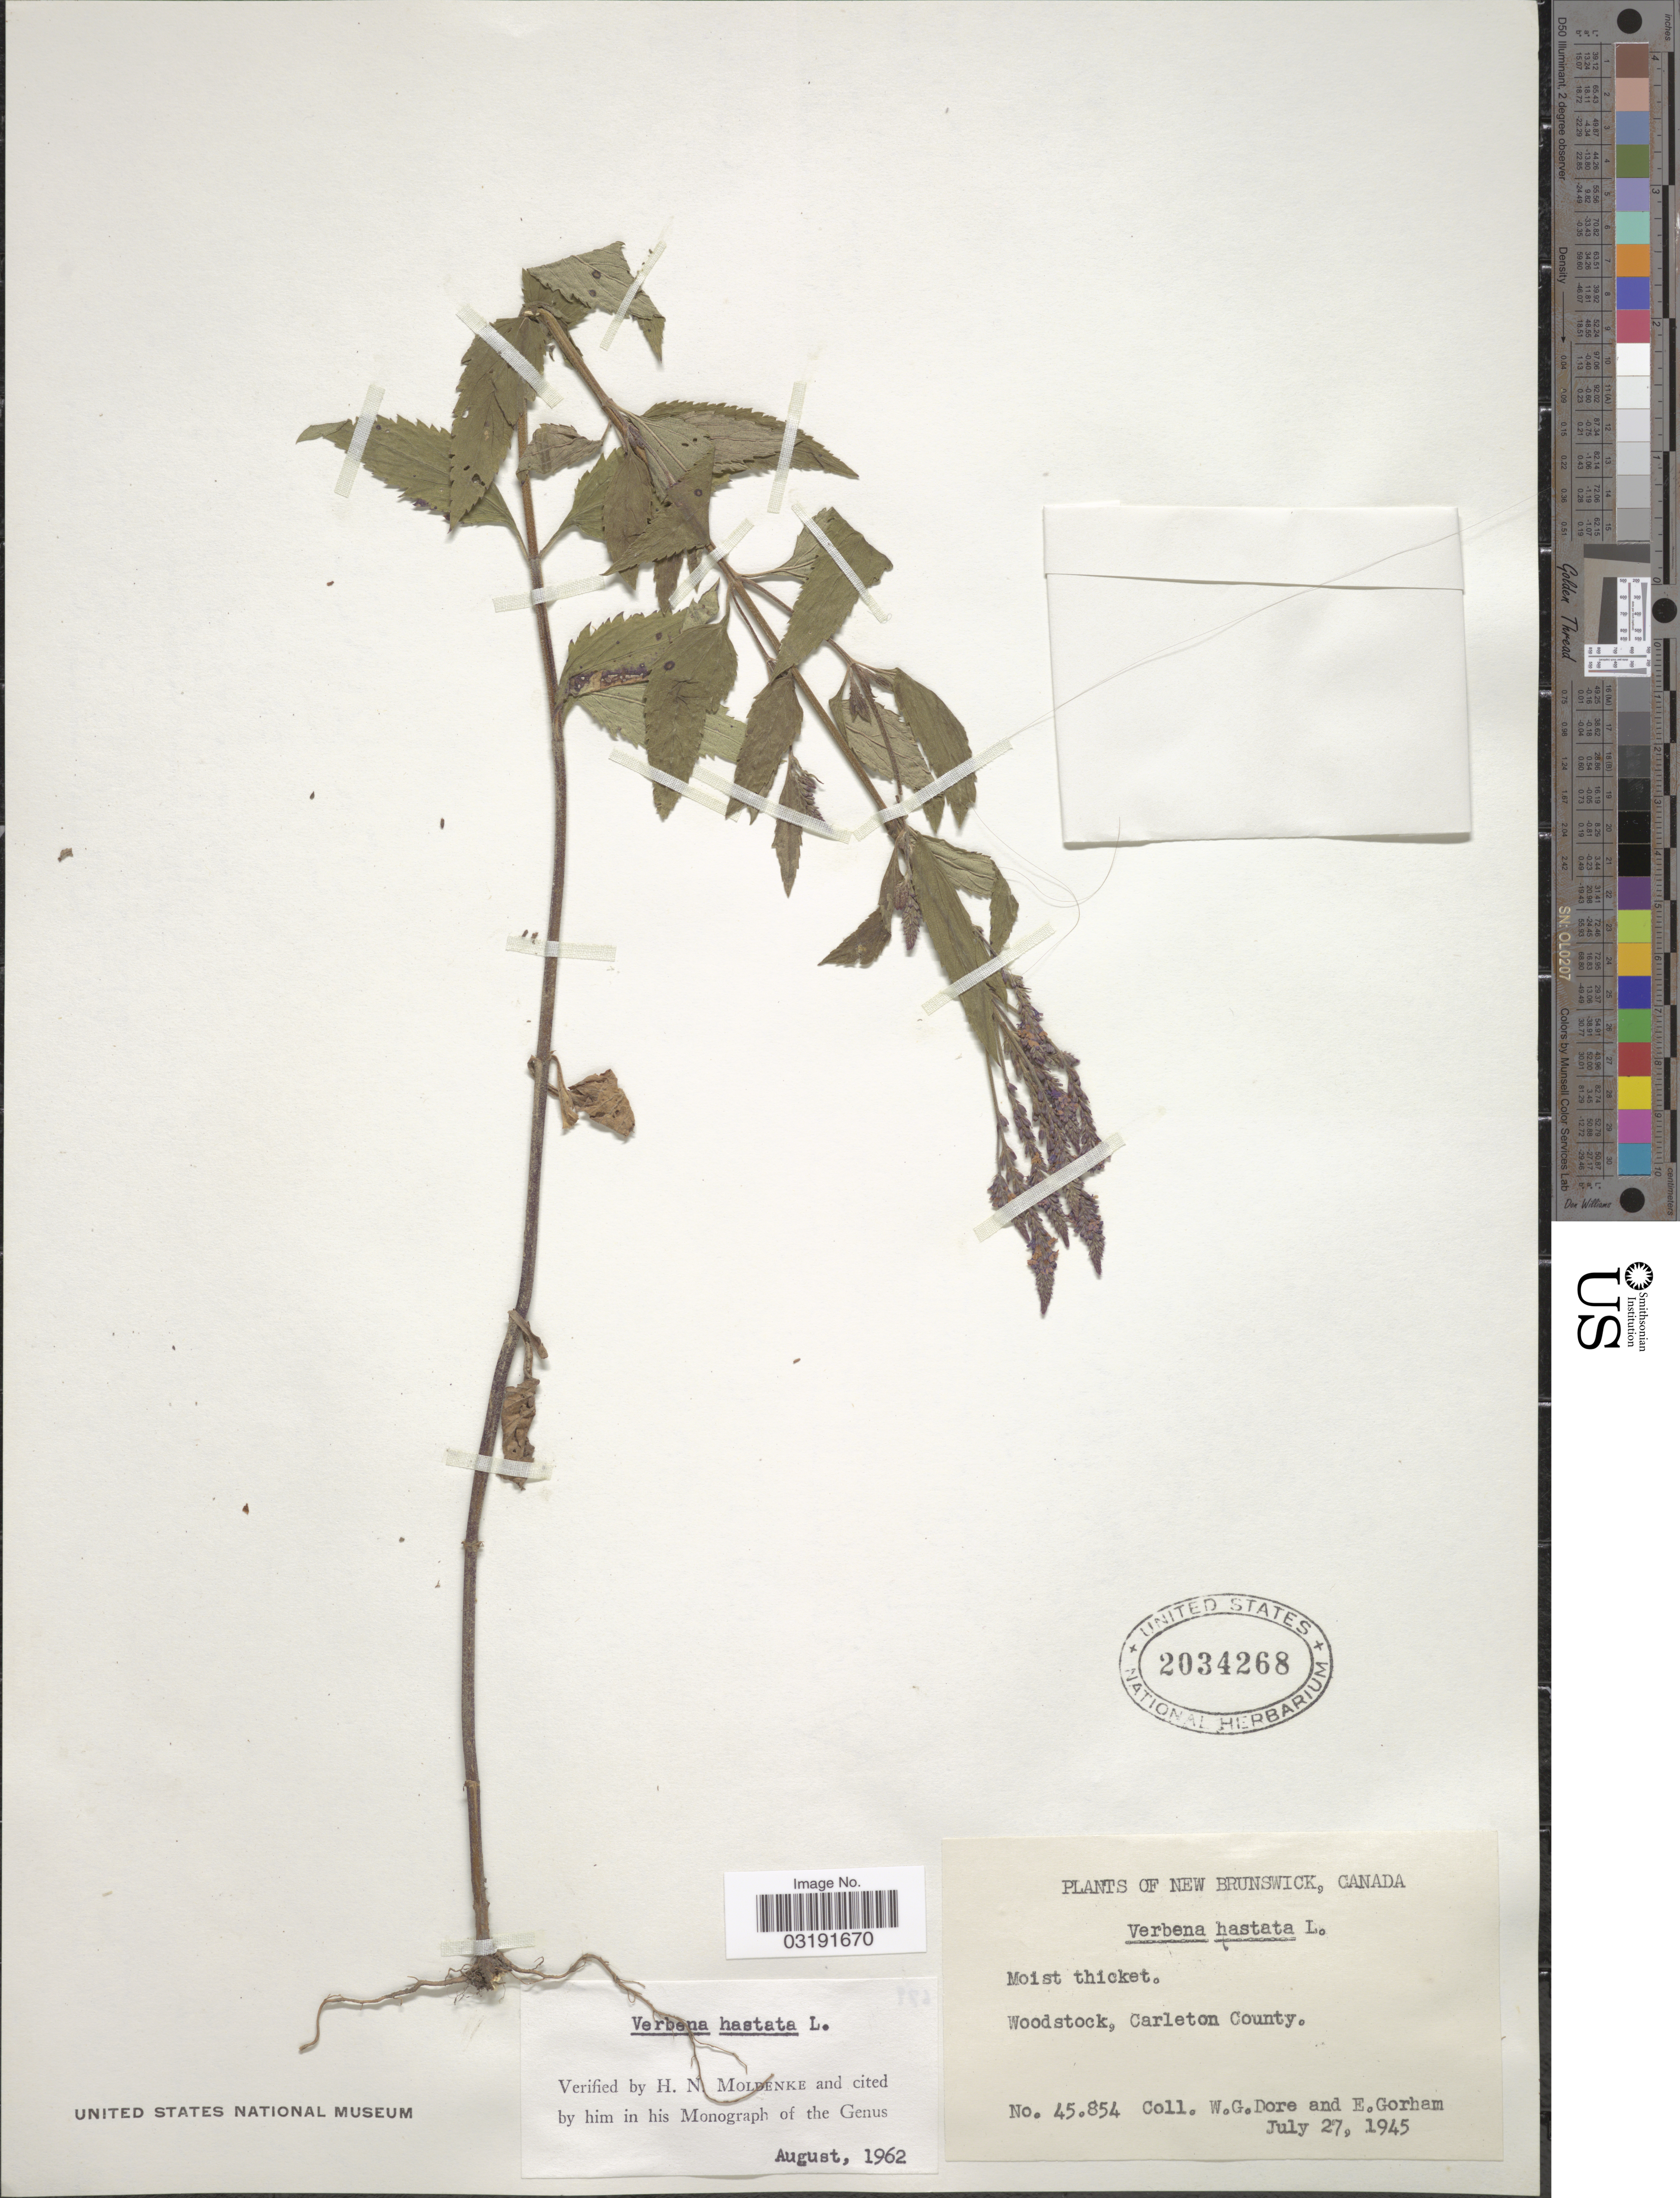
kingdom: Plantae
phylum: Tracheophyta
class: Magnoliopsida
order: Lamiales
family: Verbenaceae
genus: Verbena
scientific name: Verbena hastata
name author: L.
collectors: W. Dore & E. Gorham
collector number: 45854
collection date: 1945-07-27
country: Canada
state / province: New Brunswick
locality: Woodstock, Carleton County.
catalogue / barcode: US 2034268